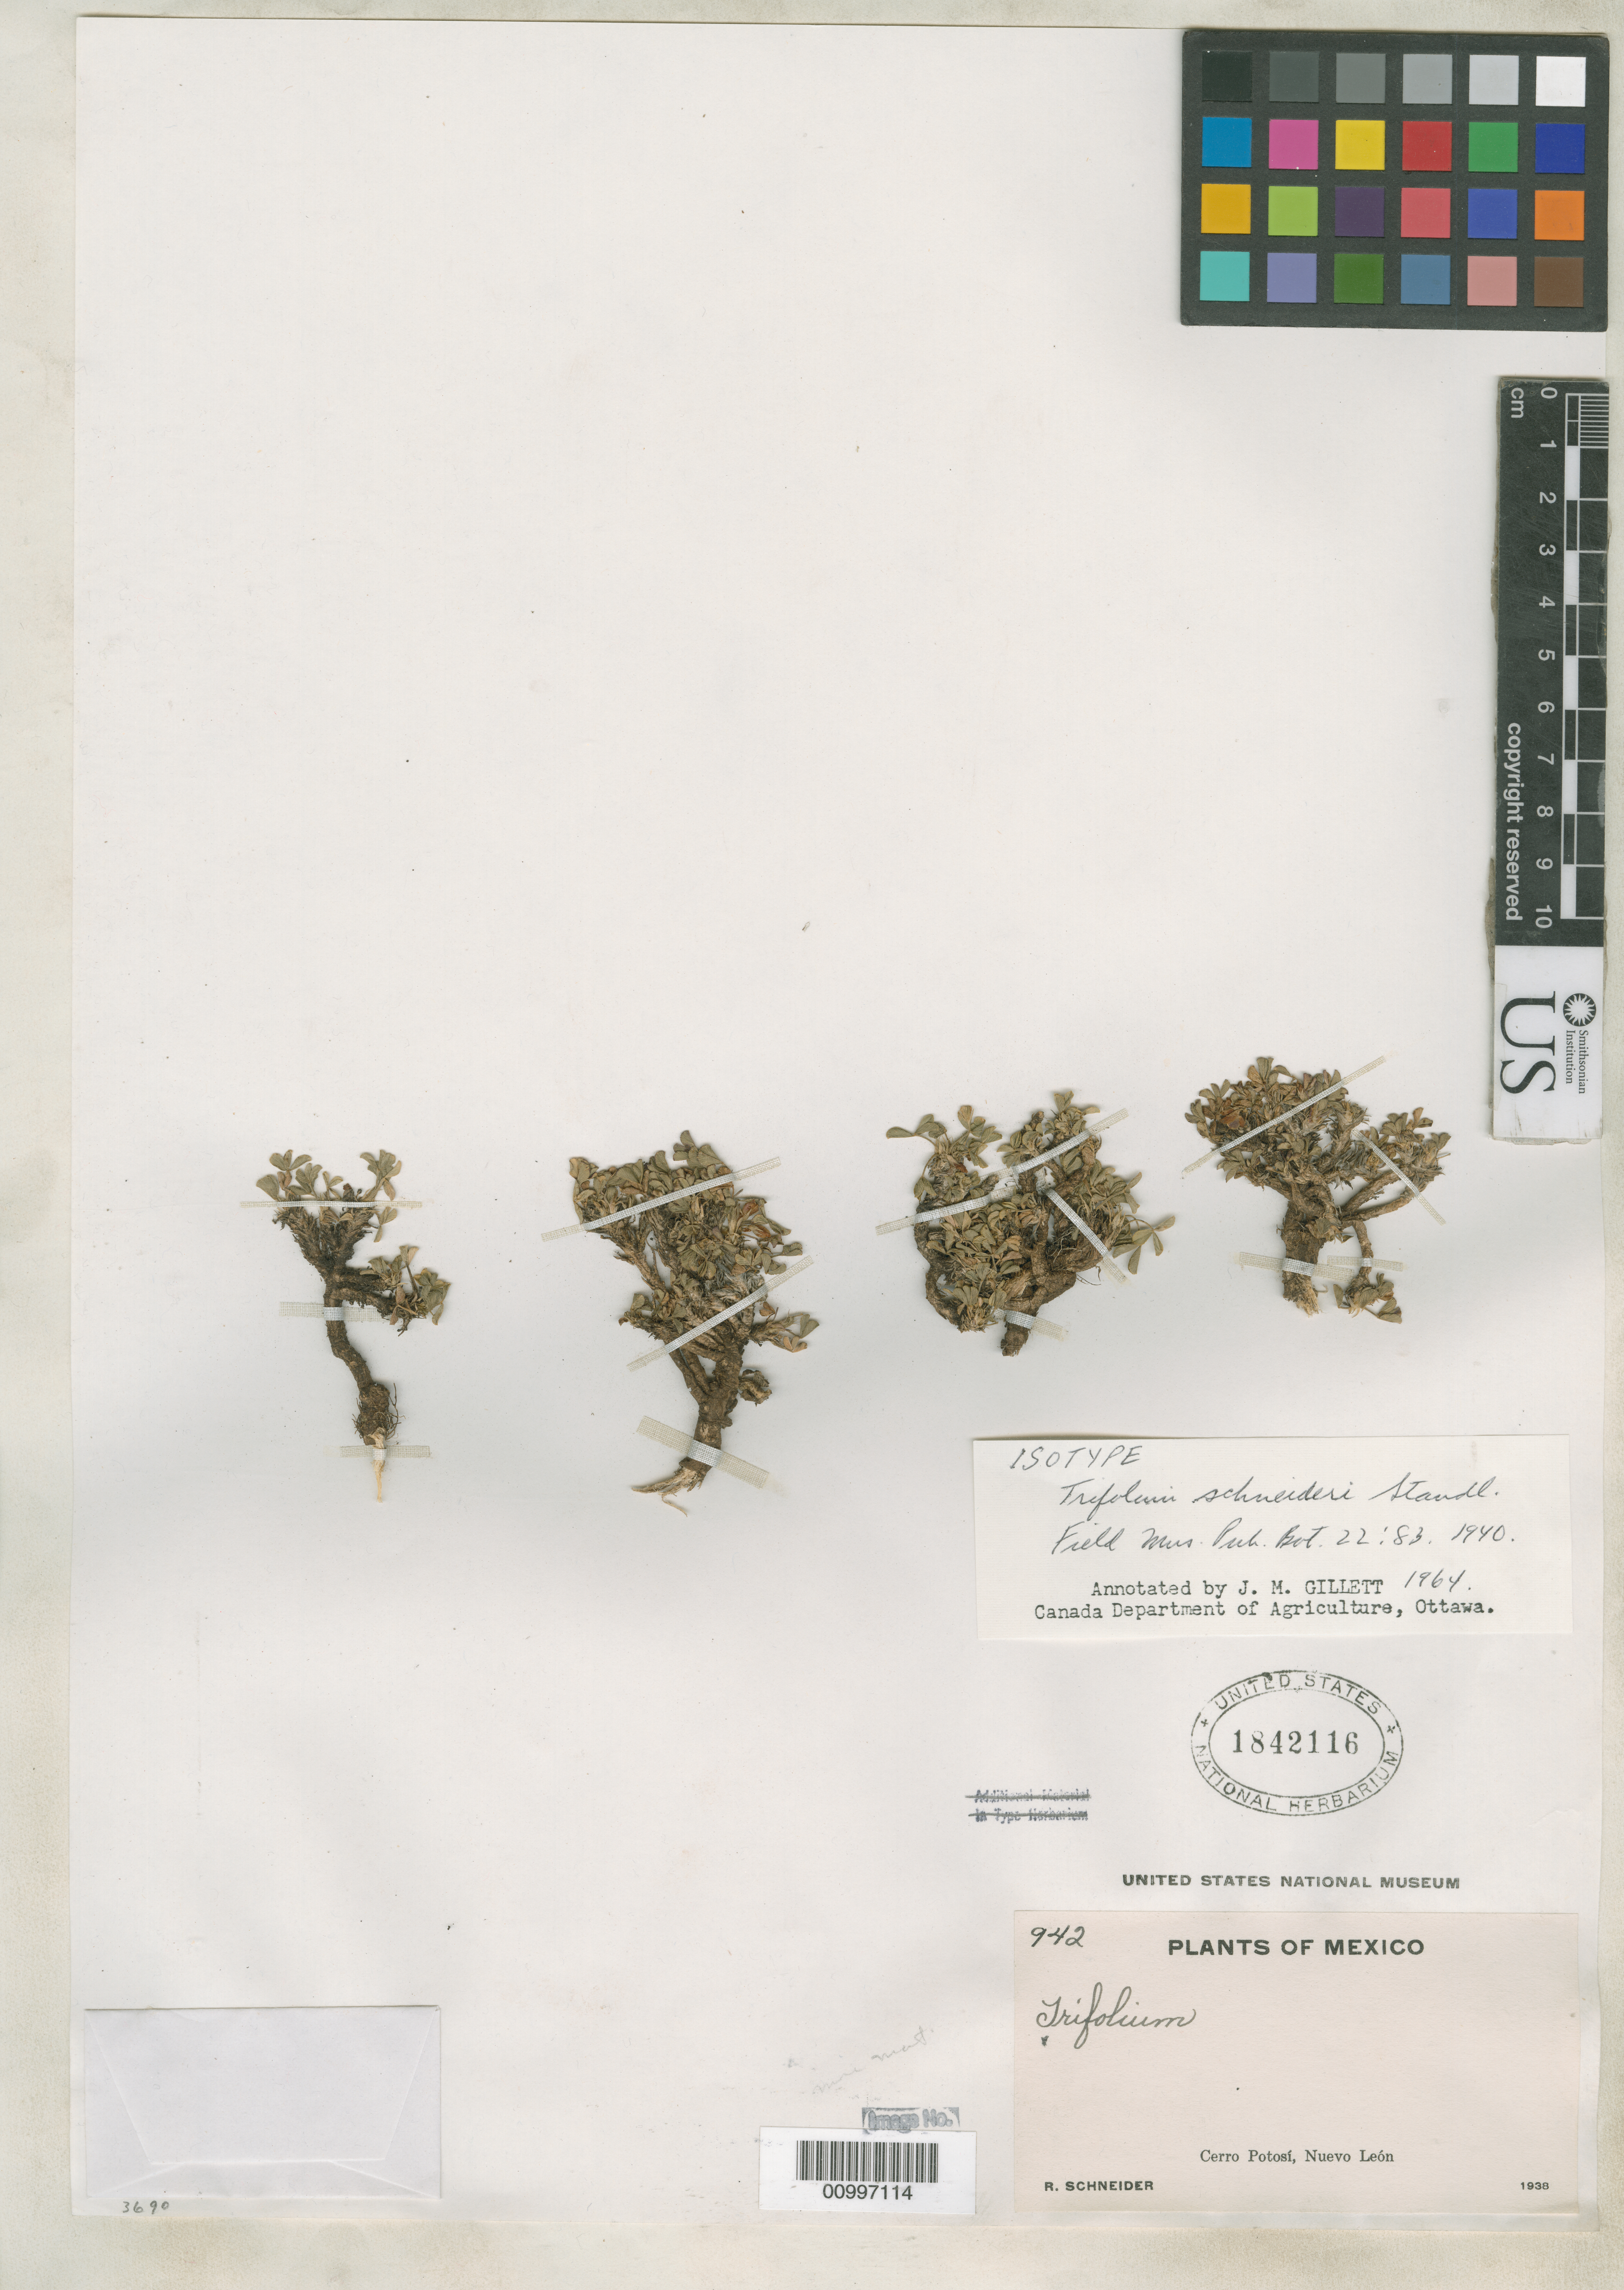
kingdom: Plantae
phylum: Tracheophyta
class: Magnoliopsida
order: Fabales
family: Fabaceae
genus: Trifolium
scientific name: Trifolium schneideri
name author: Standl.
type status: Isotype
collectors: R. Schneider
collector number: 942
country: Mexico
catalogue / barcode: US 1842116